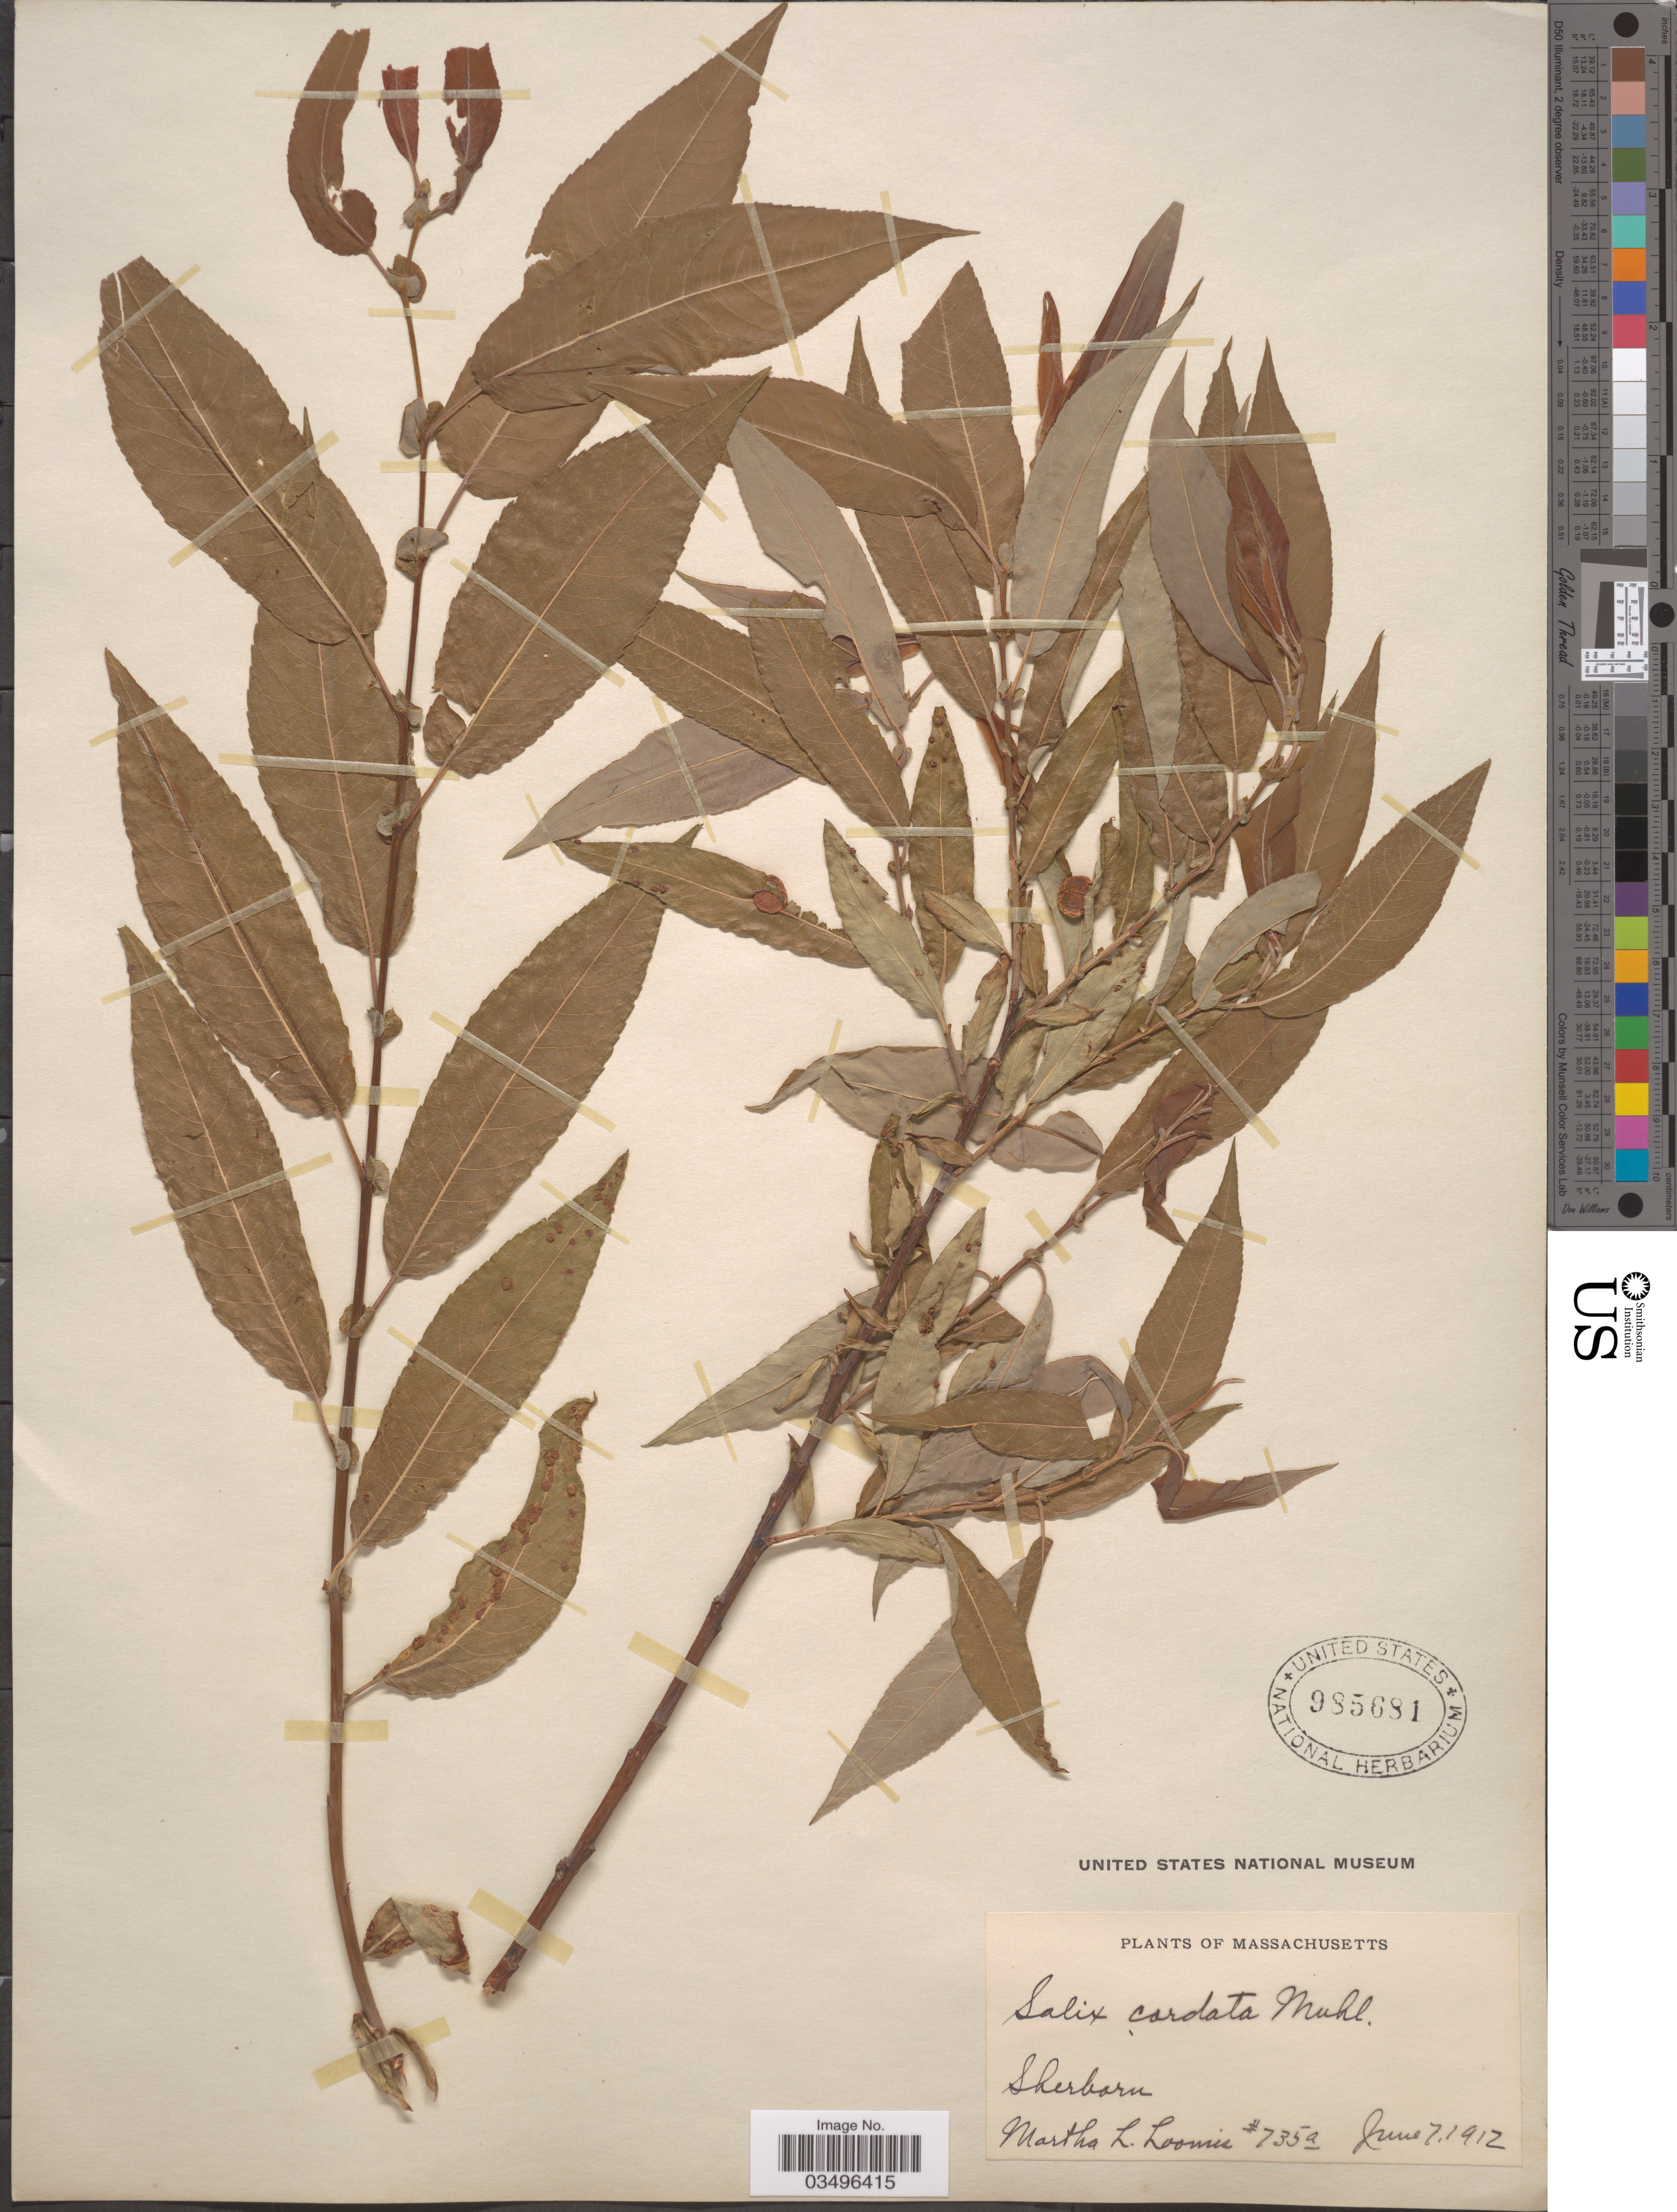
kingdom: Plantae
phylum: Tracheophyta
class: Magnoliopsida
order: Malpighiales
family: Salicaceae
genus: Salix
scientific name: Salix cordata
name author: Michx.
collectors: M. L. Loomis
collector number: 735a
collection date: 1912-06-07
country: United States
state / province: Massachusetts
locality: Sherborn.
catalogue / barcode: US 985681